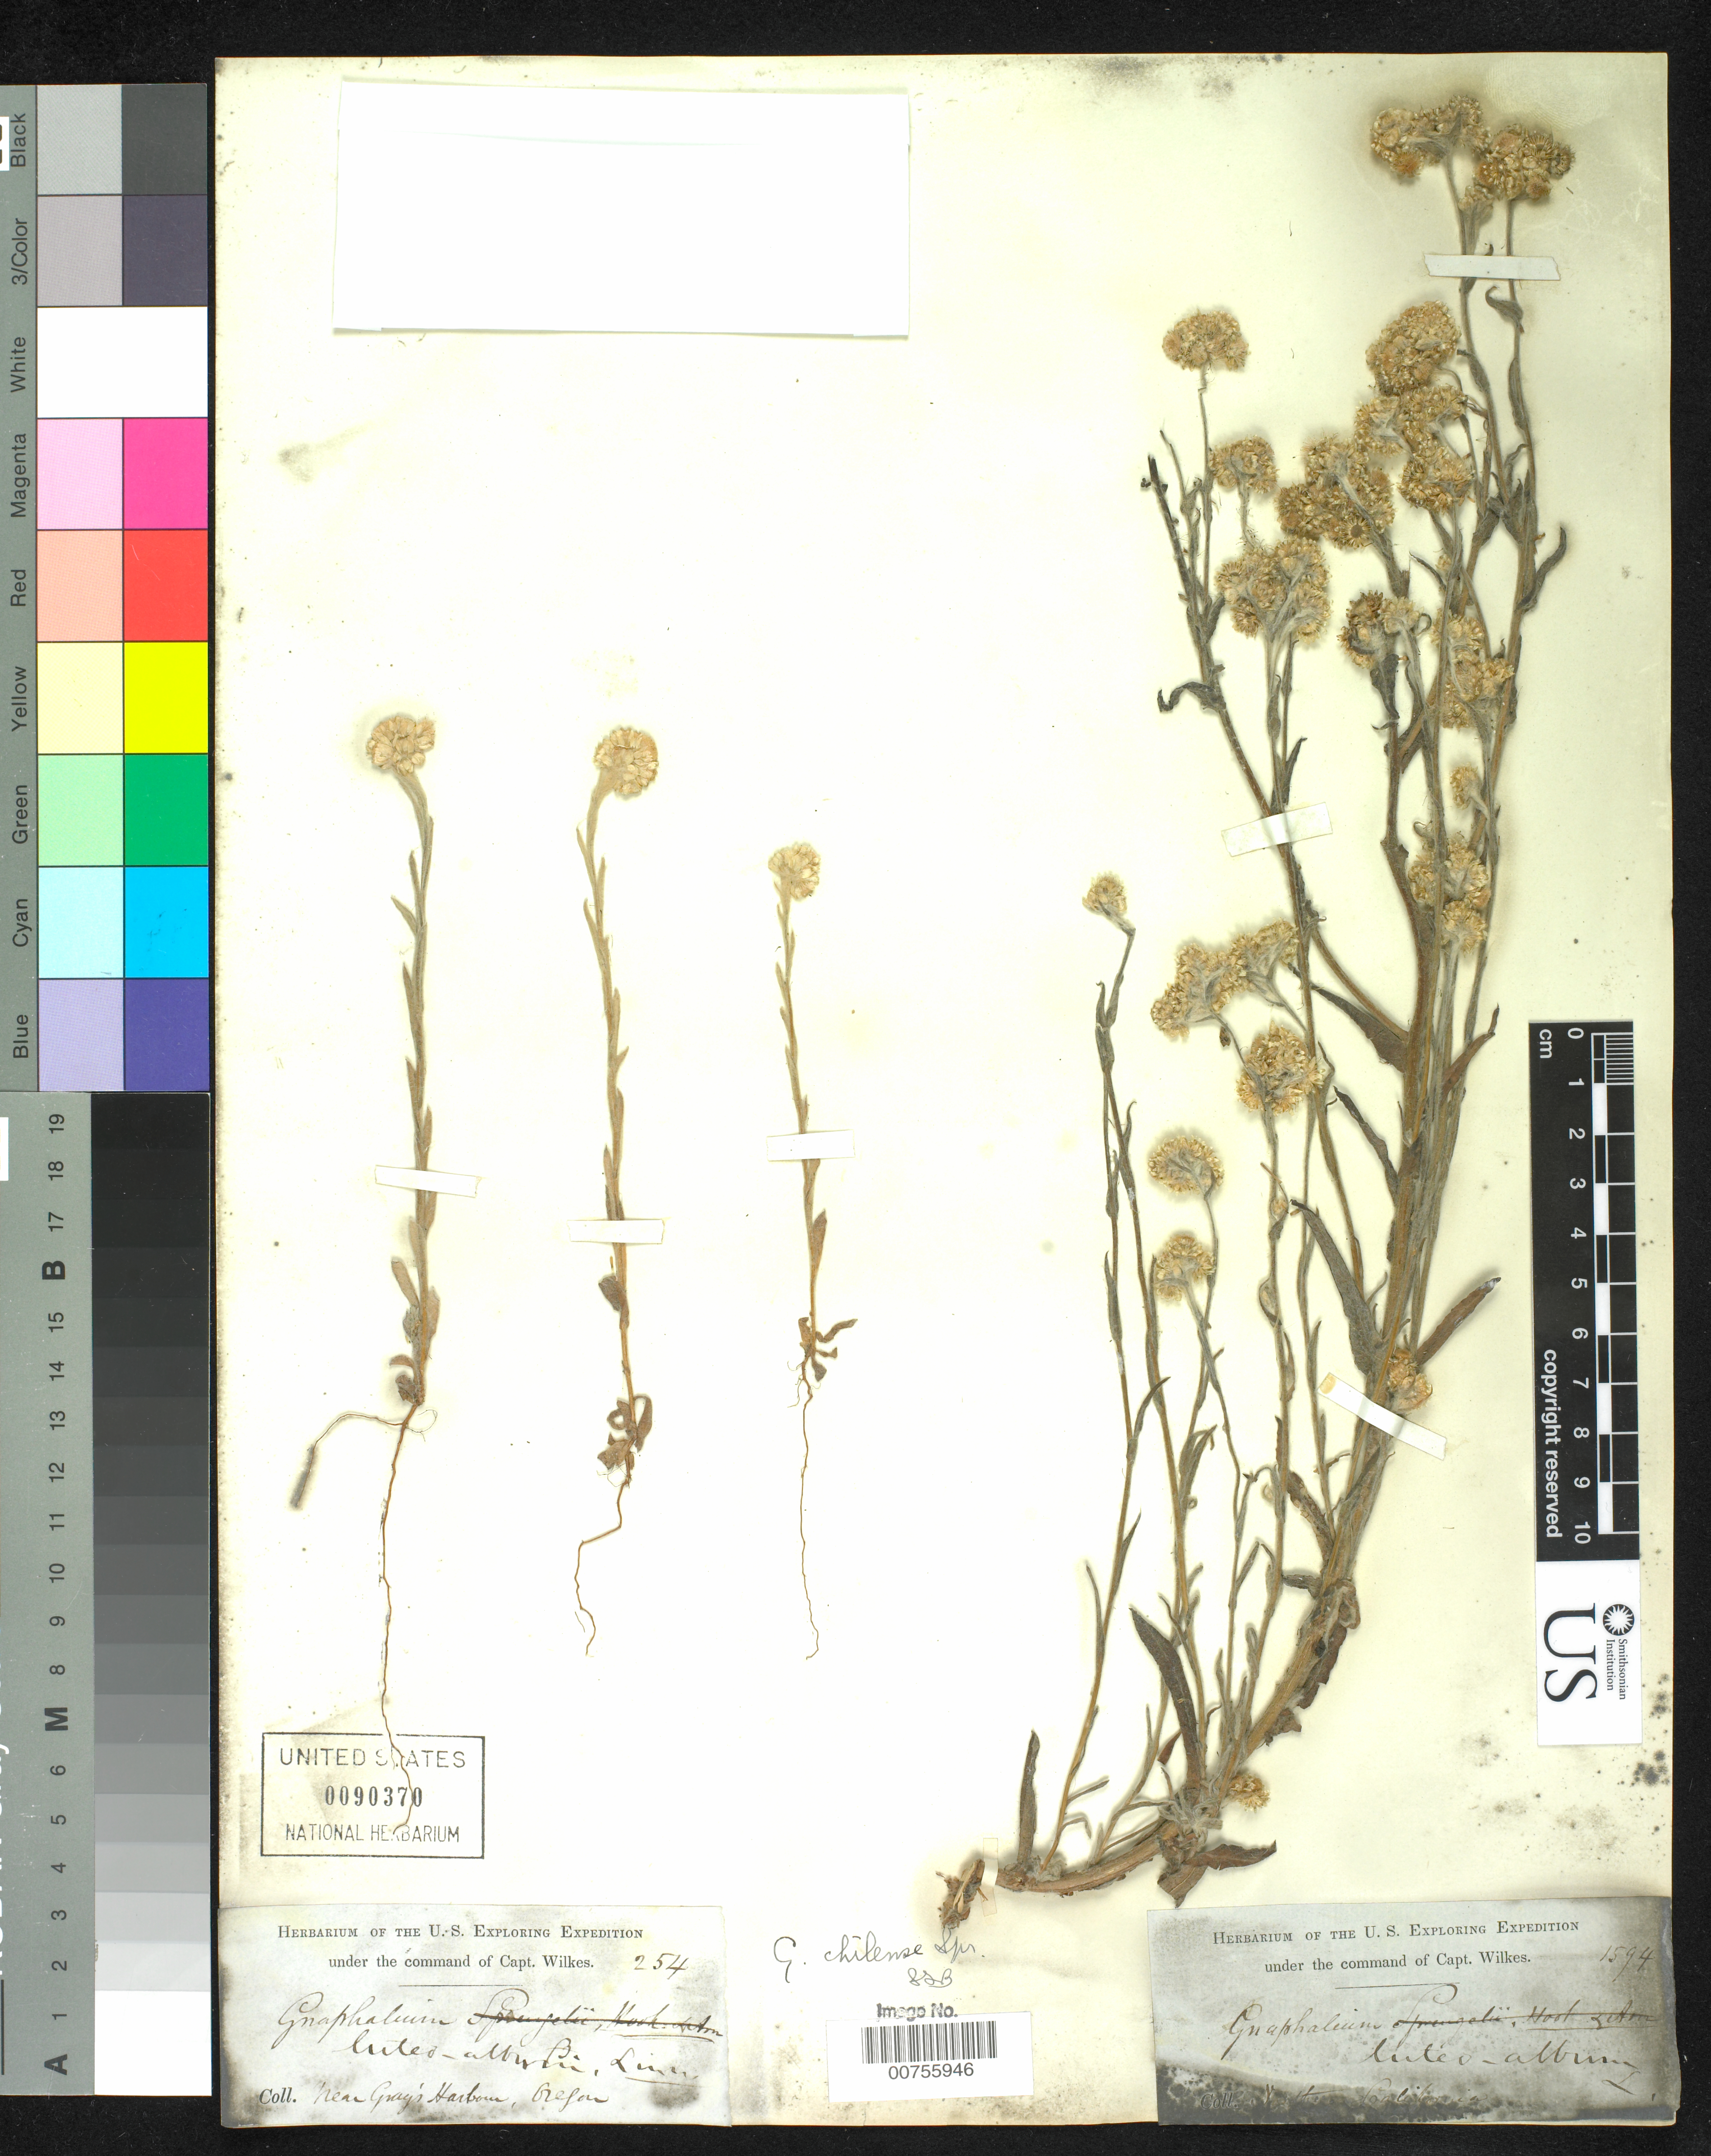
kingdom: Plantae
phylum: Tracheophyta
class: Magnoliopsida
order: Asterales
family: Asteraceae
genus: Gnaphalium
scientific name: Gnaphalium luteoalbum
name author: L.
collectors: Wilkes Explor. Exped.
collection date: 1838/1842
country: United States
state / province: Oregon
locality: Near Grays Harbor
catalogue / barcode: US 90370